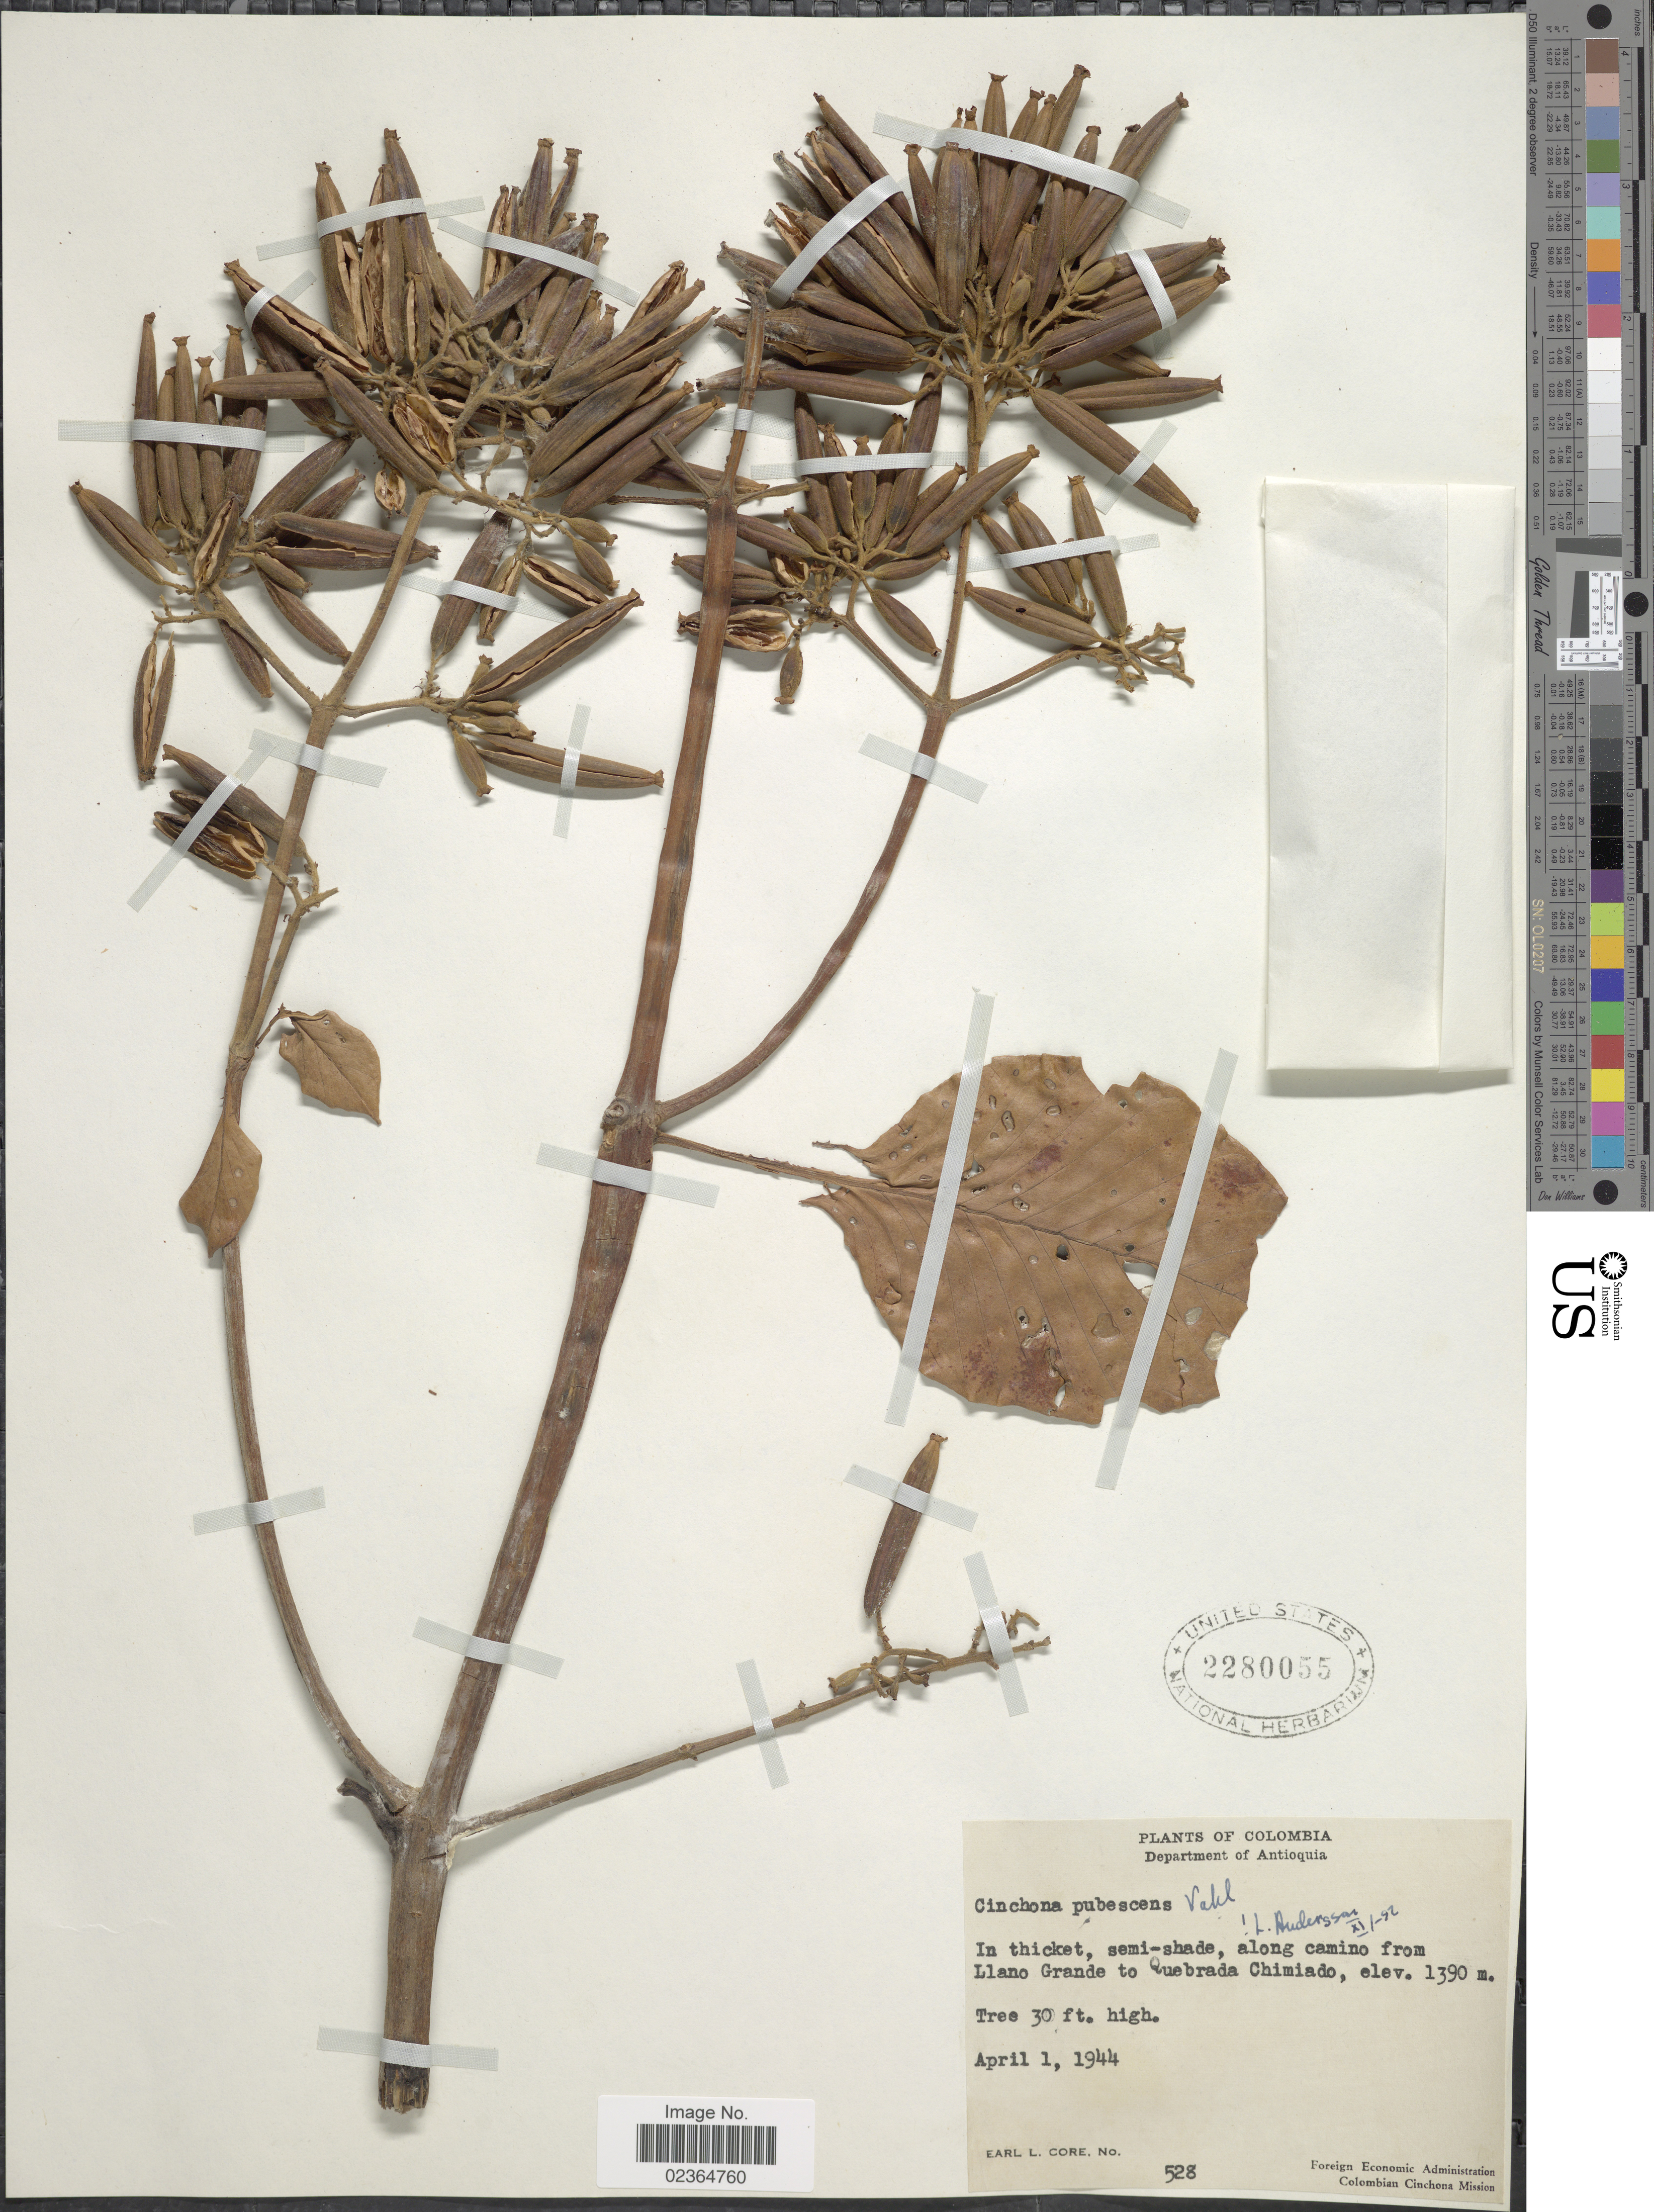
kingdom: Plantae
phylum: Tracheophyta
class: Magnoliopsida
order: Gentianales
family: Rubiaceae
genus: Cinchona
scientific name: Cinchona pubescens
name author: Vahl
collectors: E. L. Core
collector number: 528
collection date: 1944-04-01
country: Colombia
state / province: Antioquia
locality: Along camino from Llano Grande to Quebrada Chimiado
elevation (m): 1390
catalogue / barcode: US 2280055